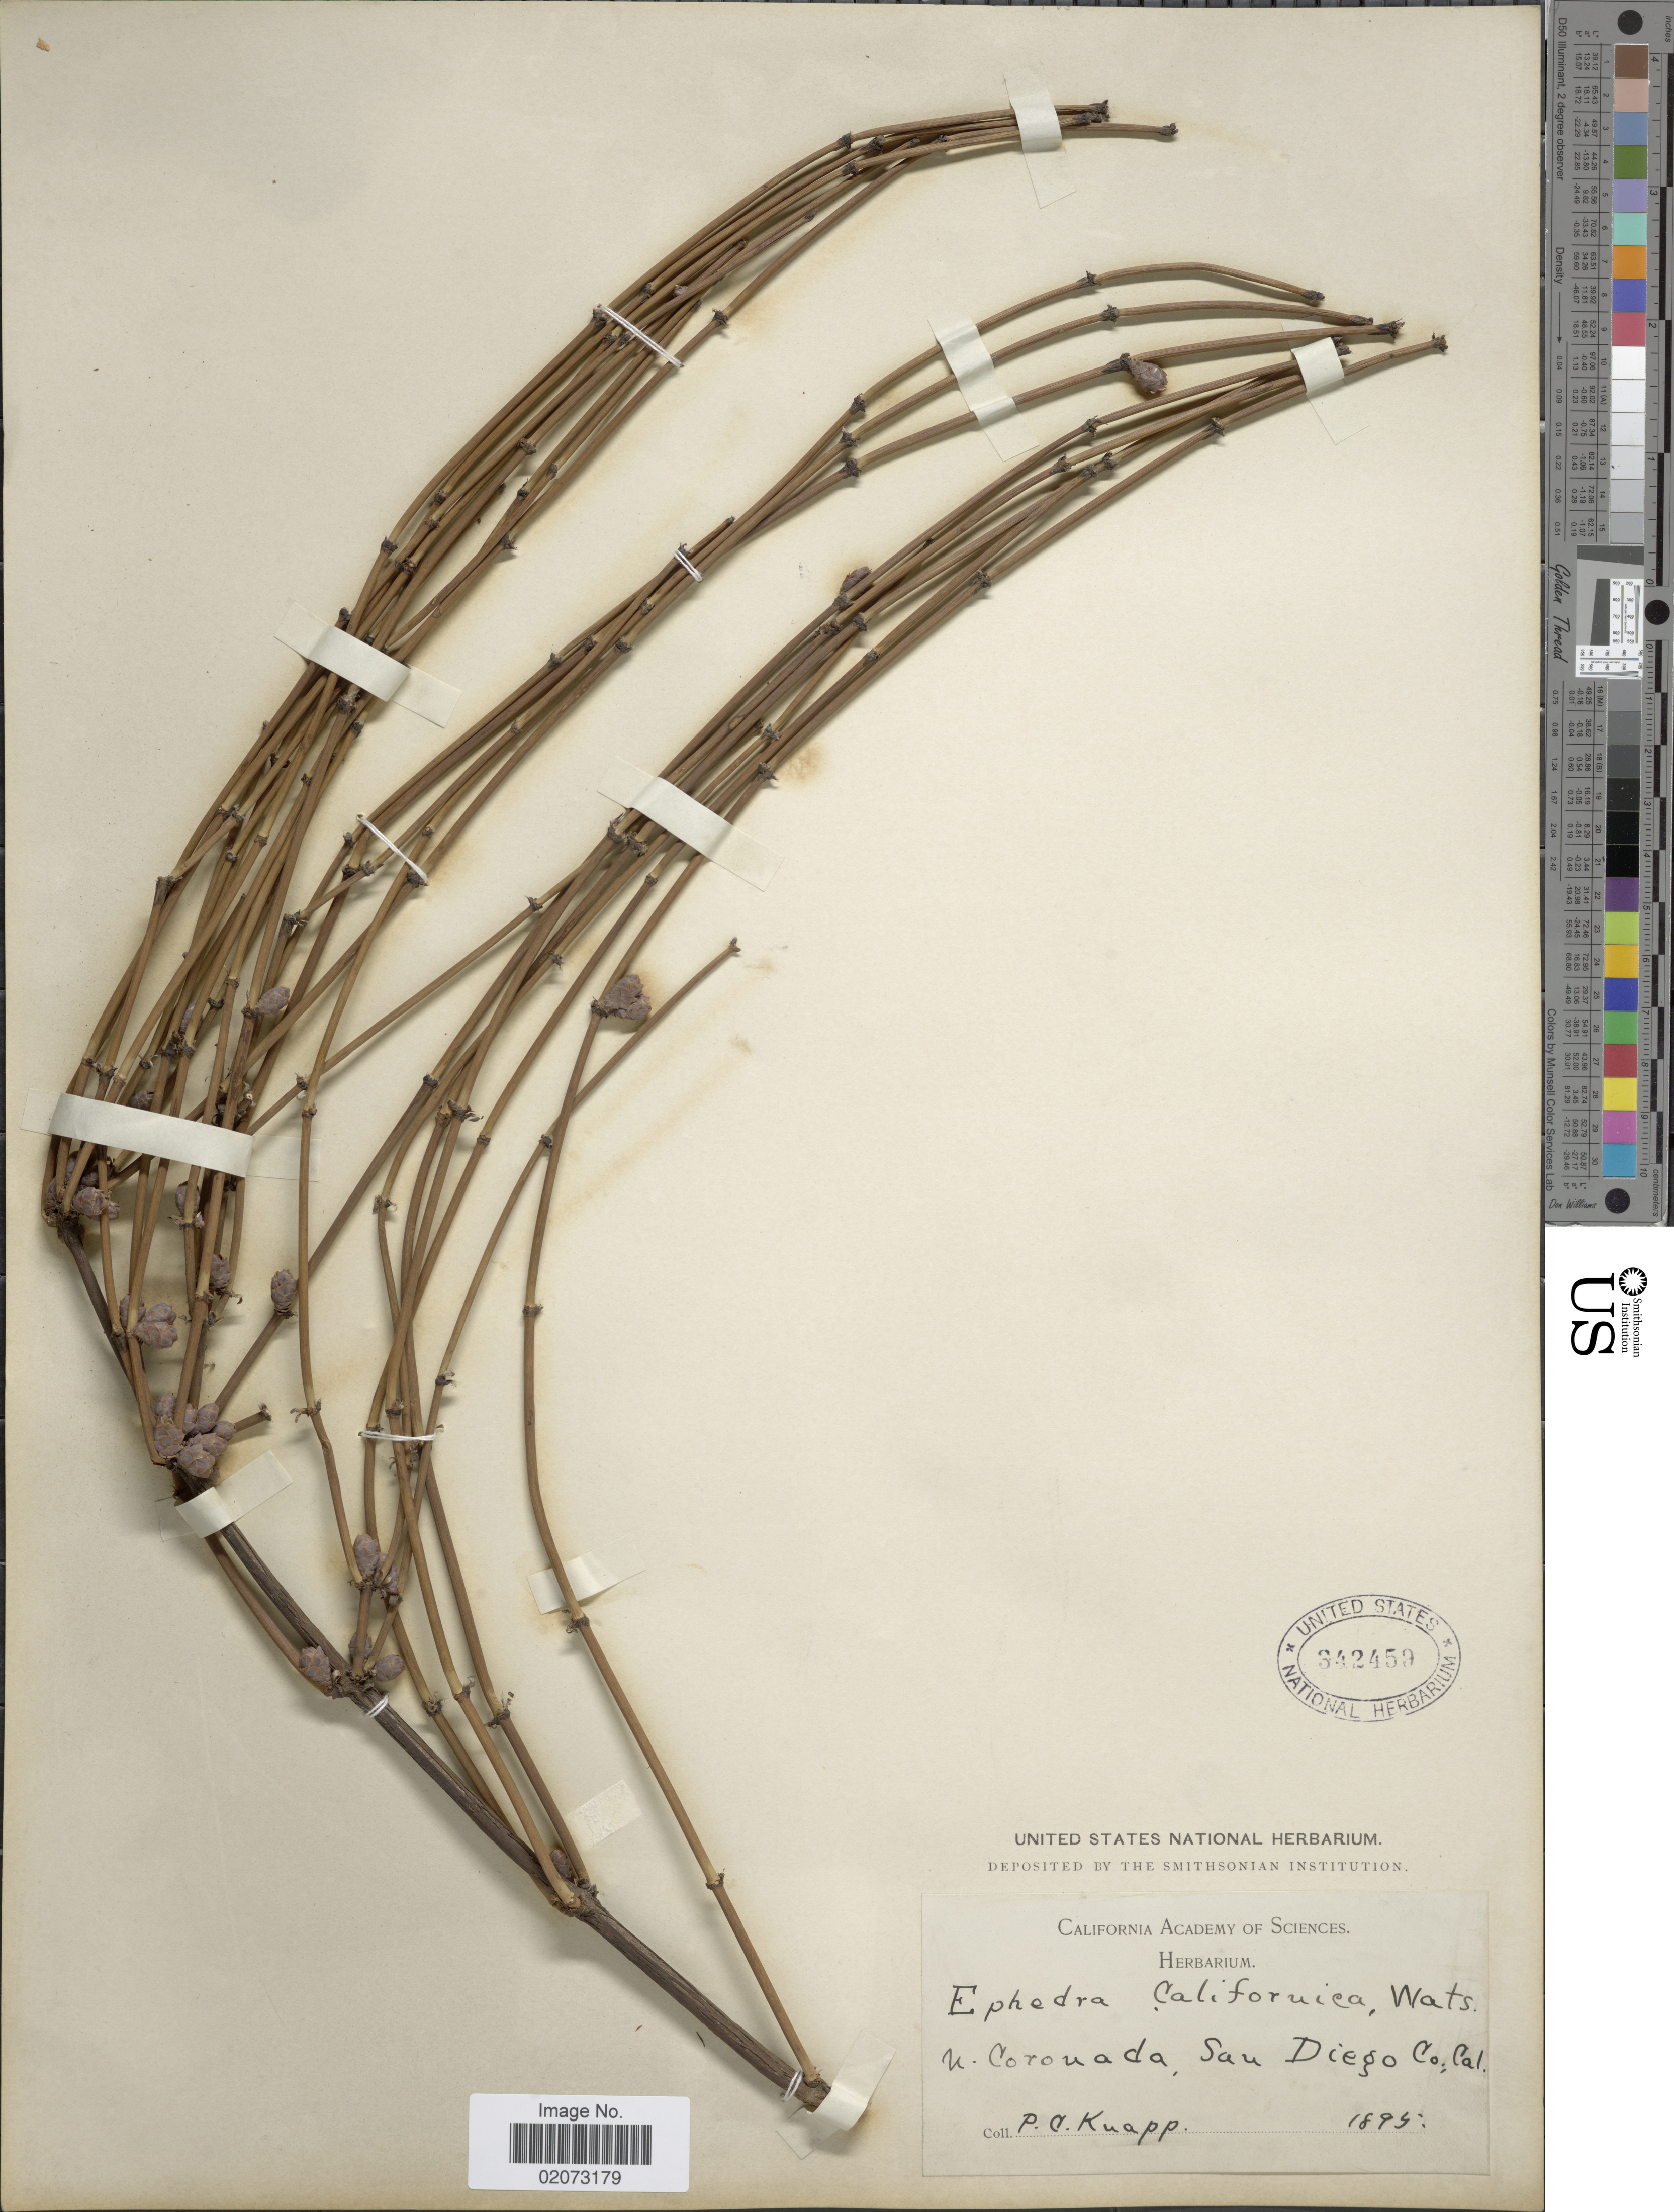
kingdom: Plantae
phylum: Tracheophyta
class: Gnetopsida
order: Ephedrales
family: Ephedraceae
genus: Ephedra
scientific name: Ephedra californica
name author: S. Watson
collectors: P. Knapp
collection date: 1895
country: United States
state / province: California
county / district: San Diego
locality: N. Coronada, San Diego Co.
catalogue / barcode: US 342459